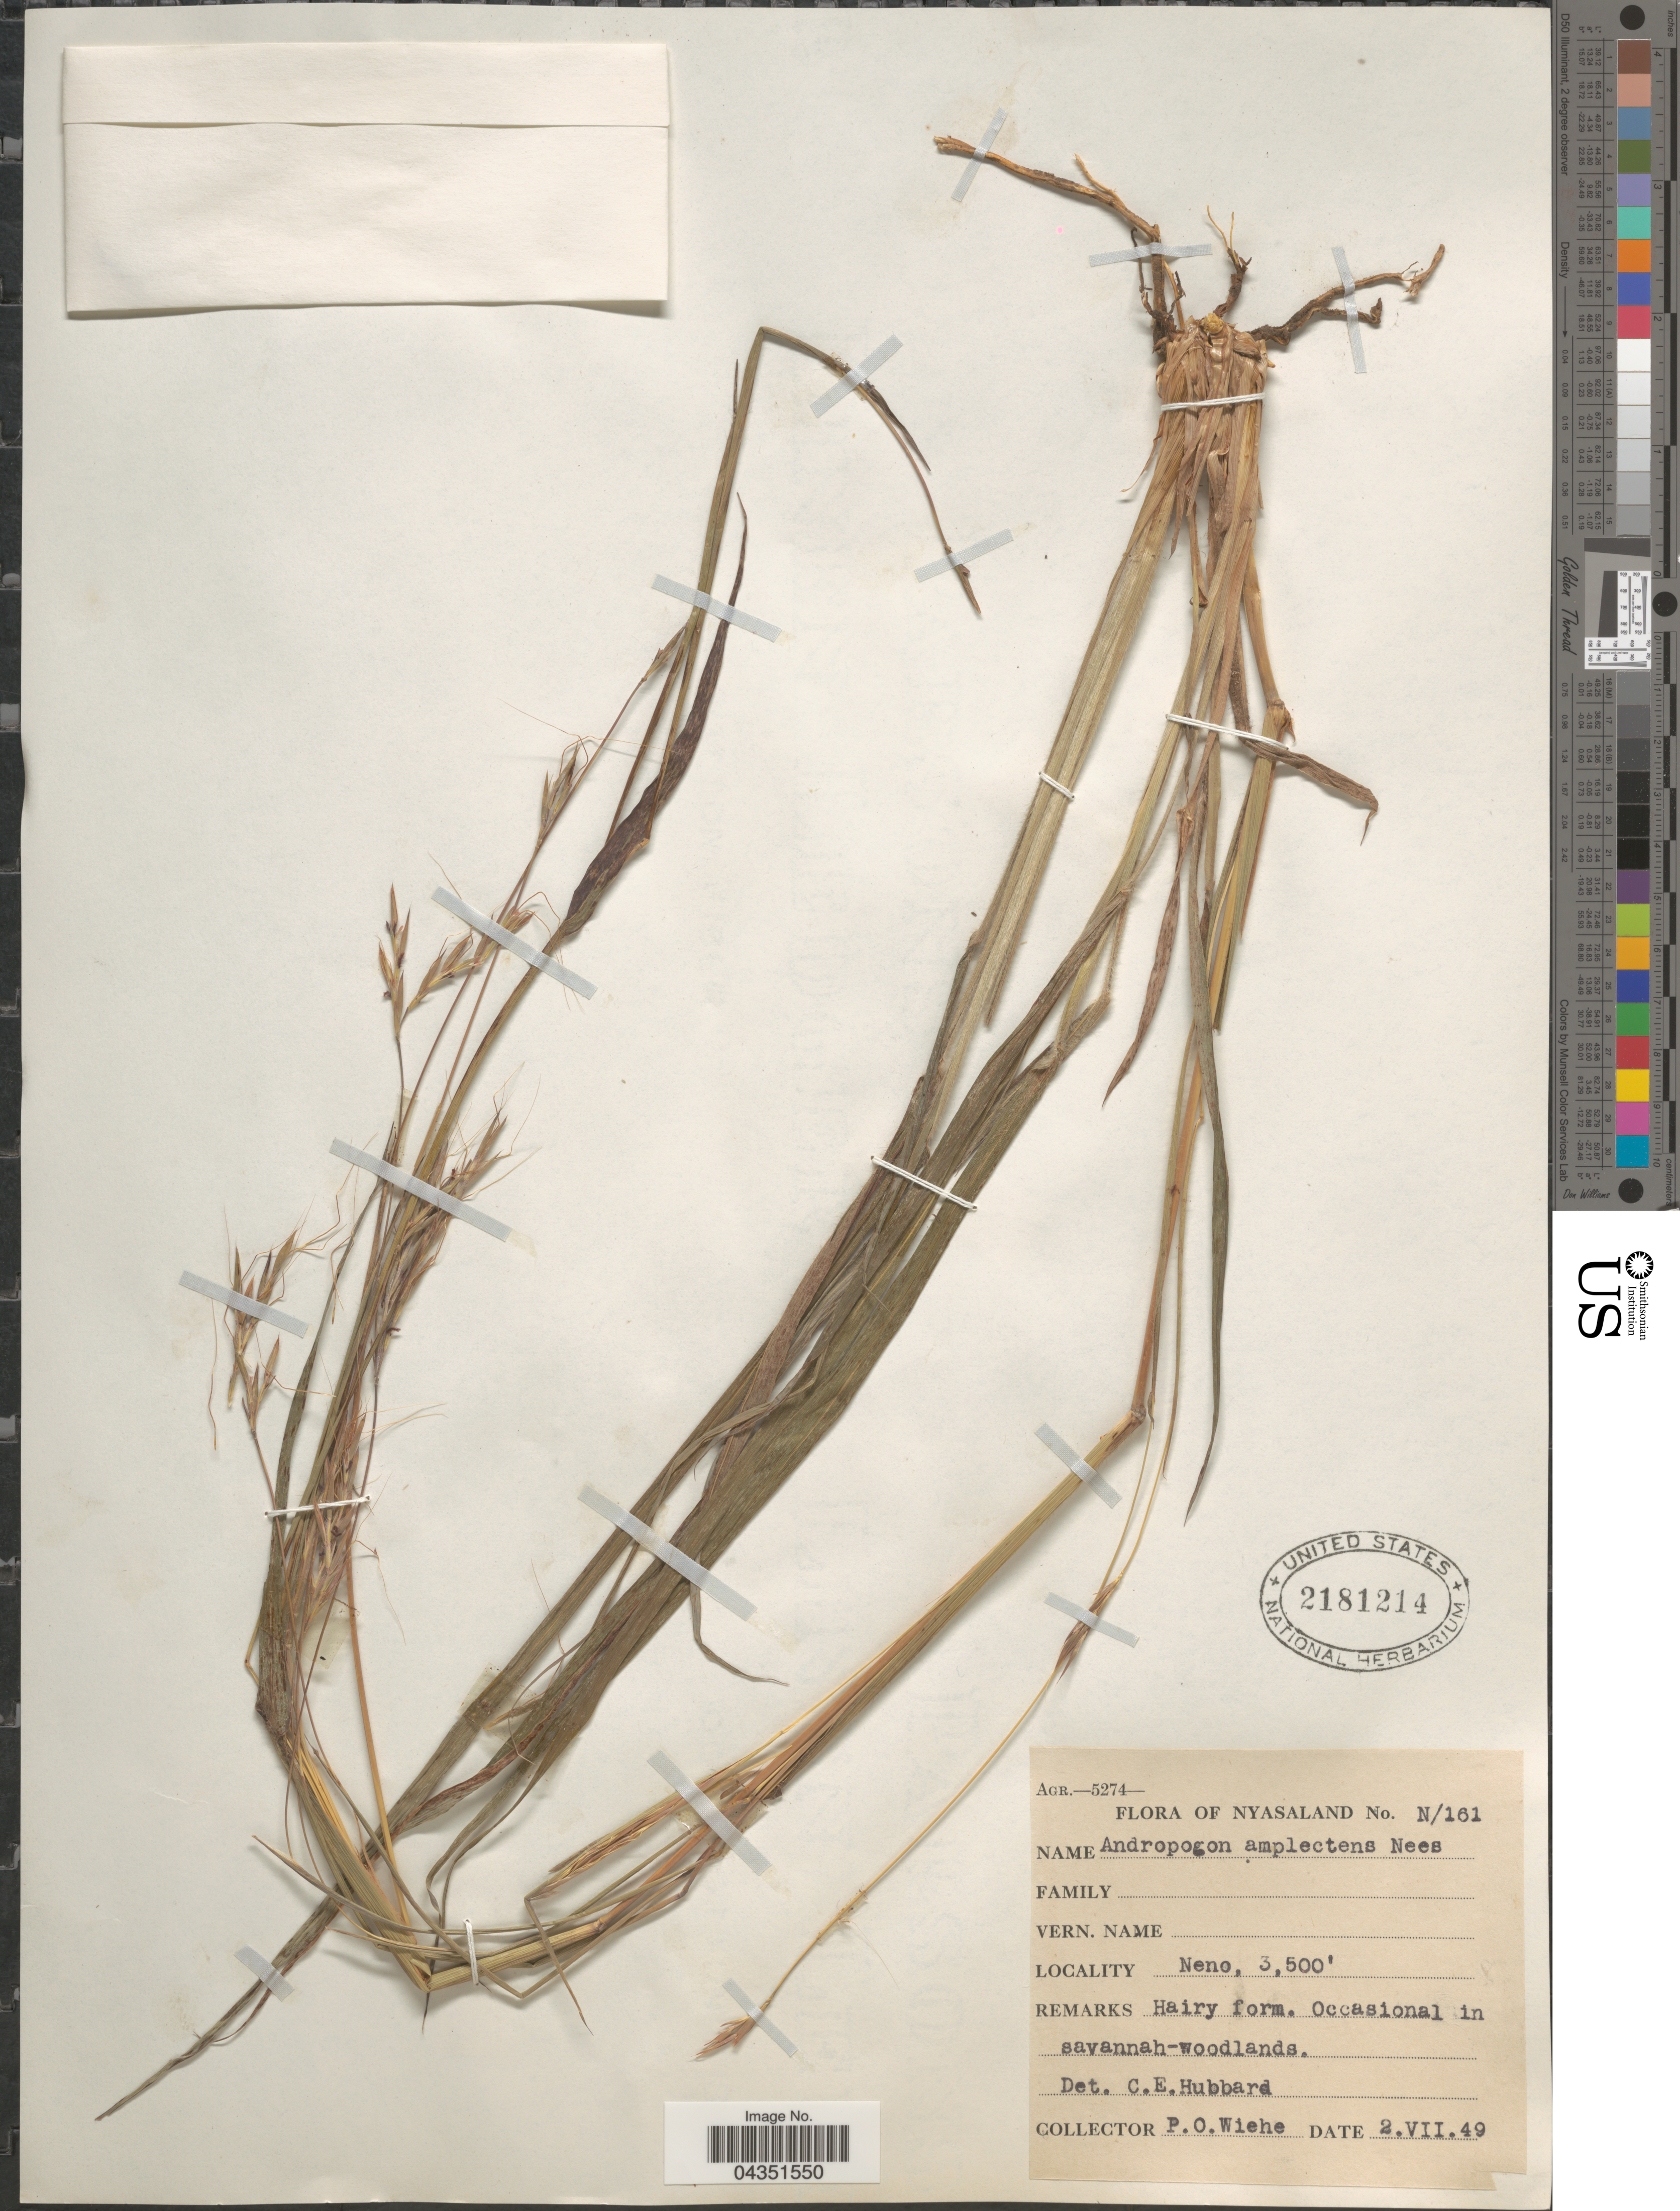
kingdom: Plantae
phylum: Tracheophyta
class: Liliopsida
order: Poales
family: Poaceae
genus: Diheteropogon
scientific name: Diheteropogon amplectens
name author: (Nees) Clayton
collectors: P. Wiehe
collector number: N/161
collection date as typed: Transcribed d/m/y: 2/7/49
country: Malawi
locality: Nyasaland. Neno.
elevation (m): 1067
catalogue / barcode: US 2181214